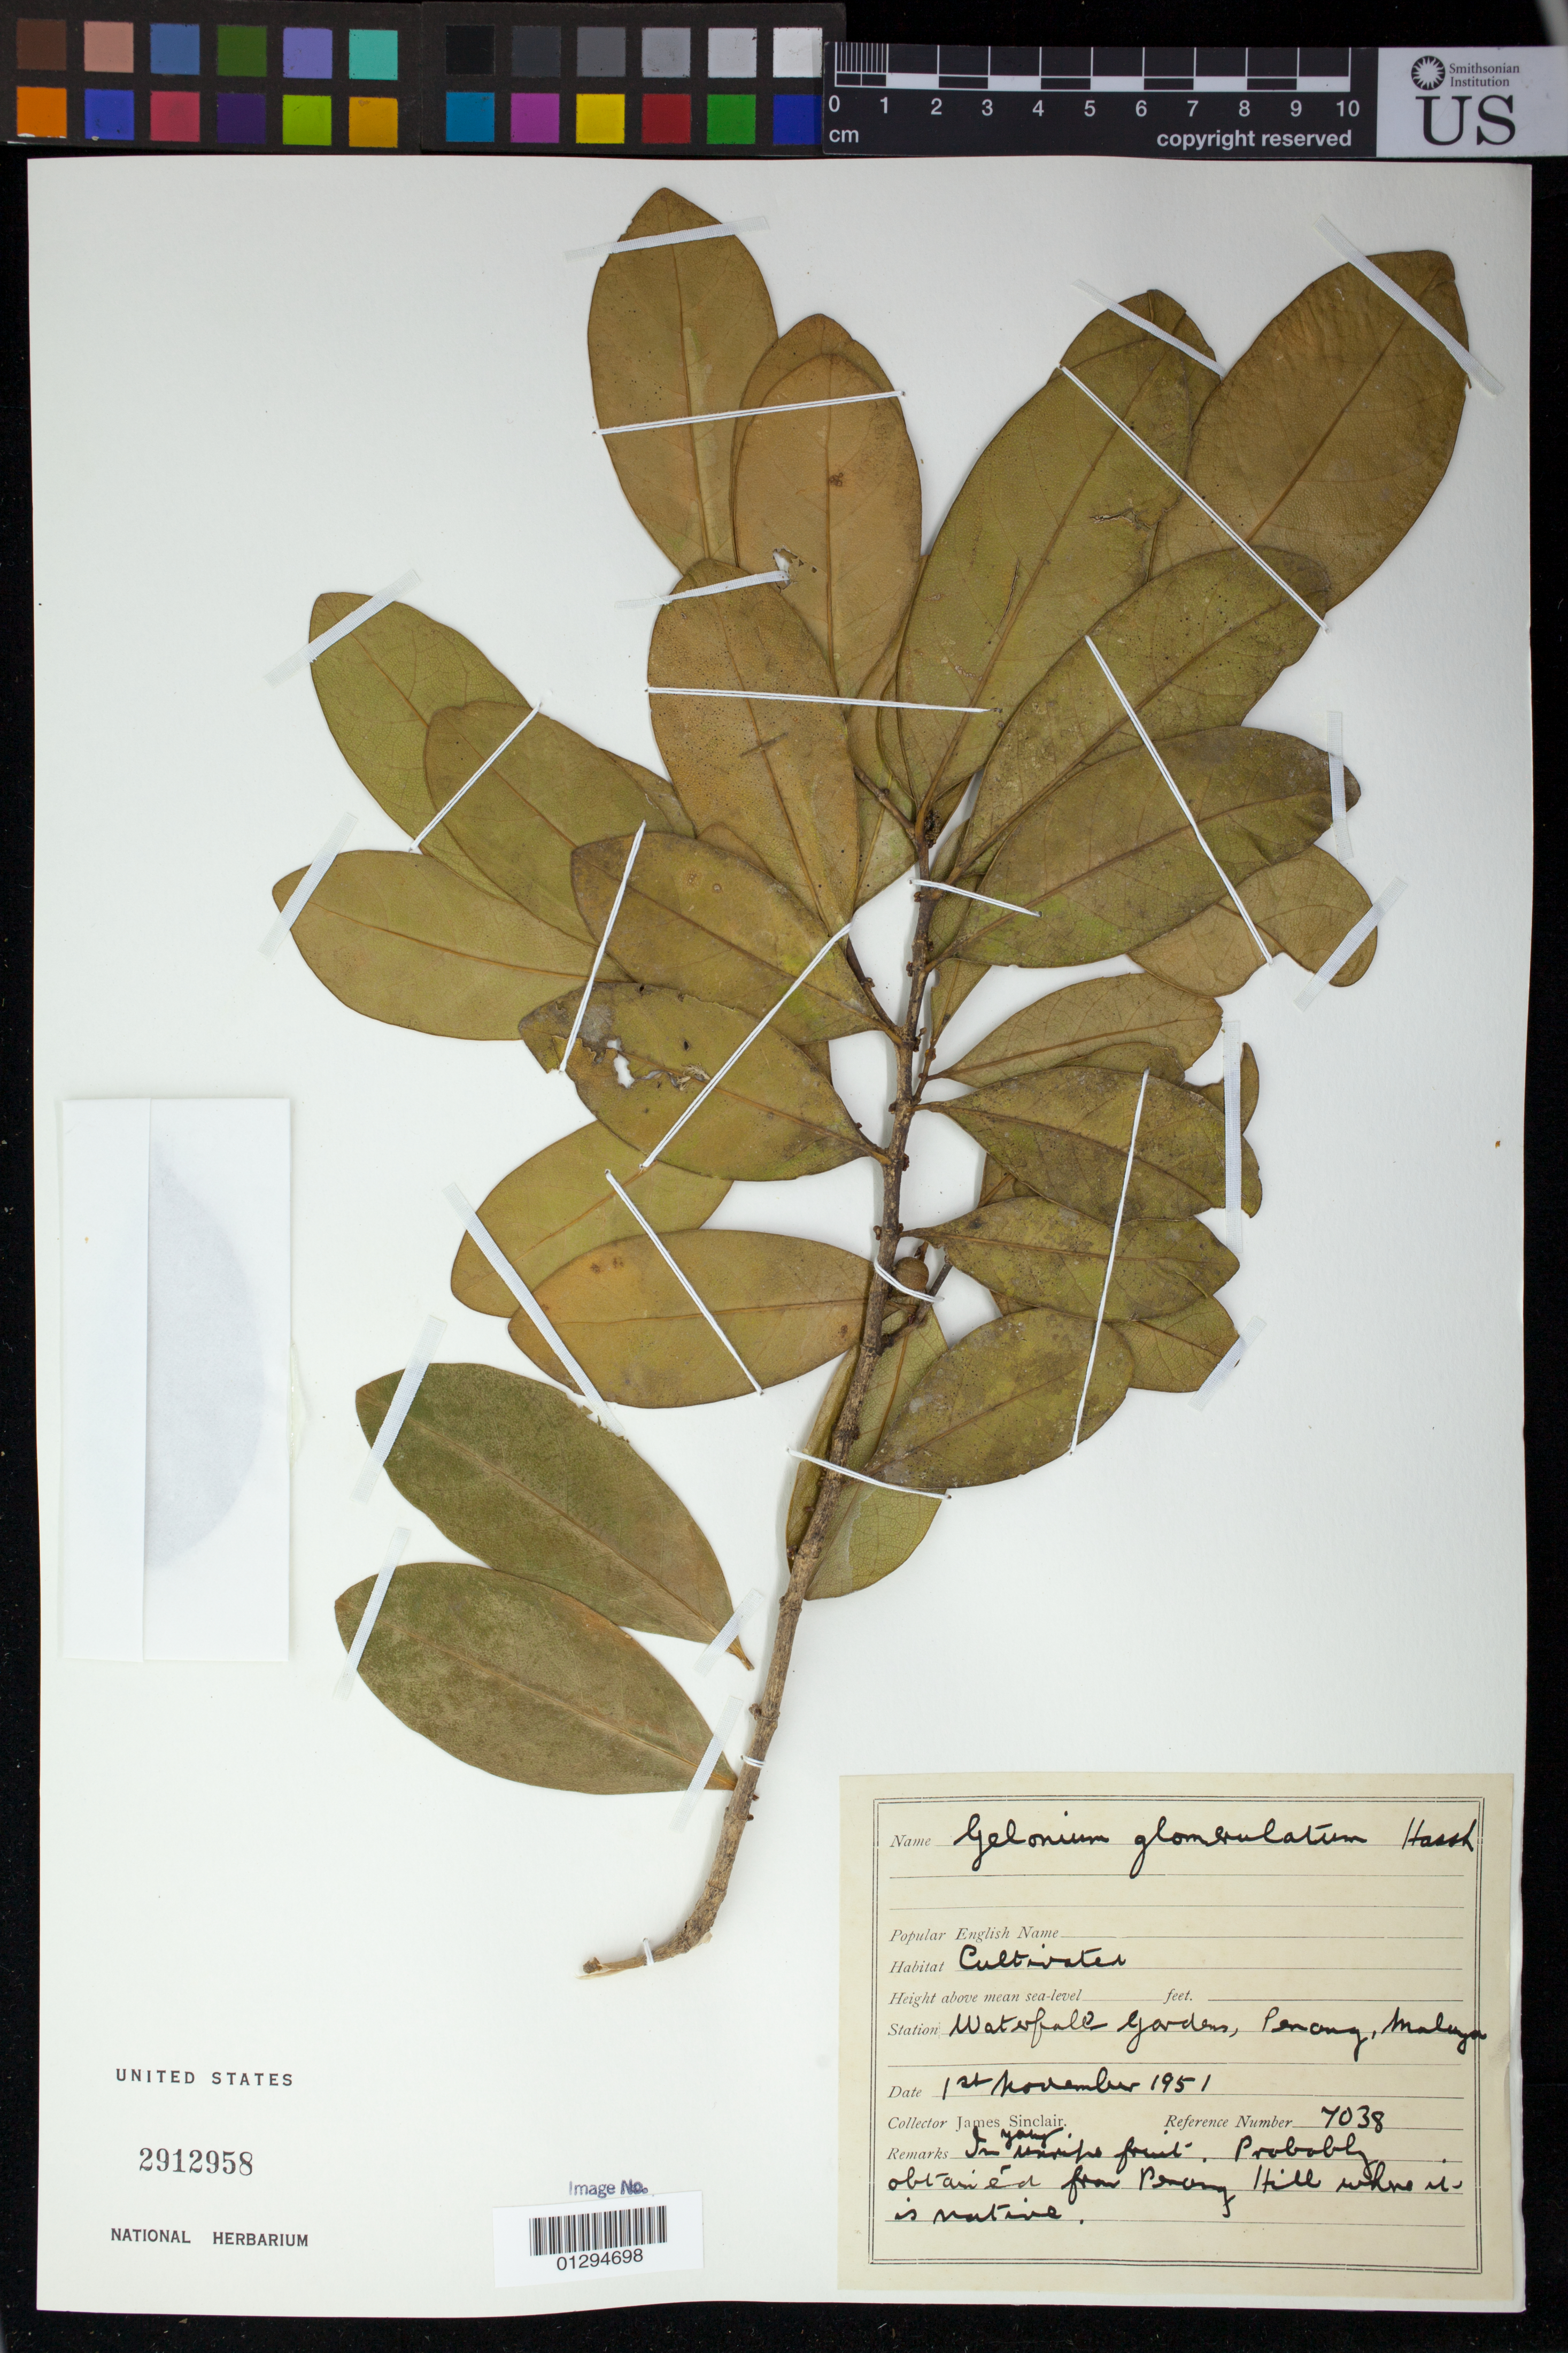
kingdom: Plantae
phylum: Tracheophyta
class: Magnoliopsida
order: Malpighiales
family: Euphorbiaceae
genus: Gelonium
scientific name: Gelonium glomerulatum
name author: (Blume) Hassk.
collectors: J. Sinclair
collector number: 7038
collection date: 1951-11-01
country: Malaysia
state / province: Pinang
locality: Waterfall Gardens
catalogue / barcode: US 2912958